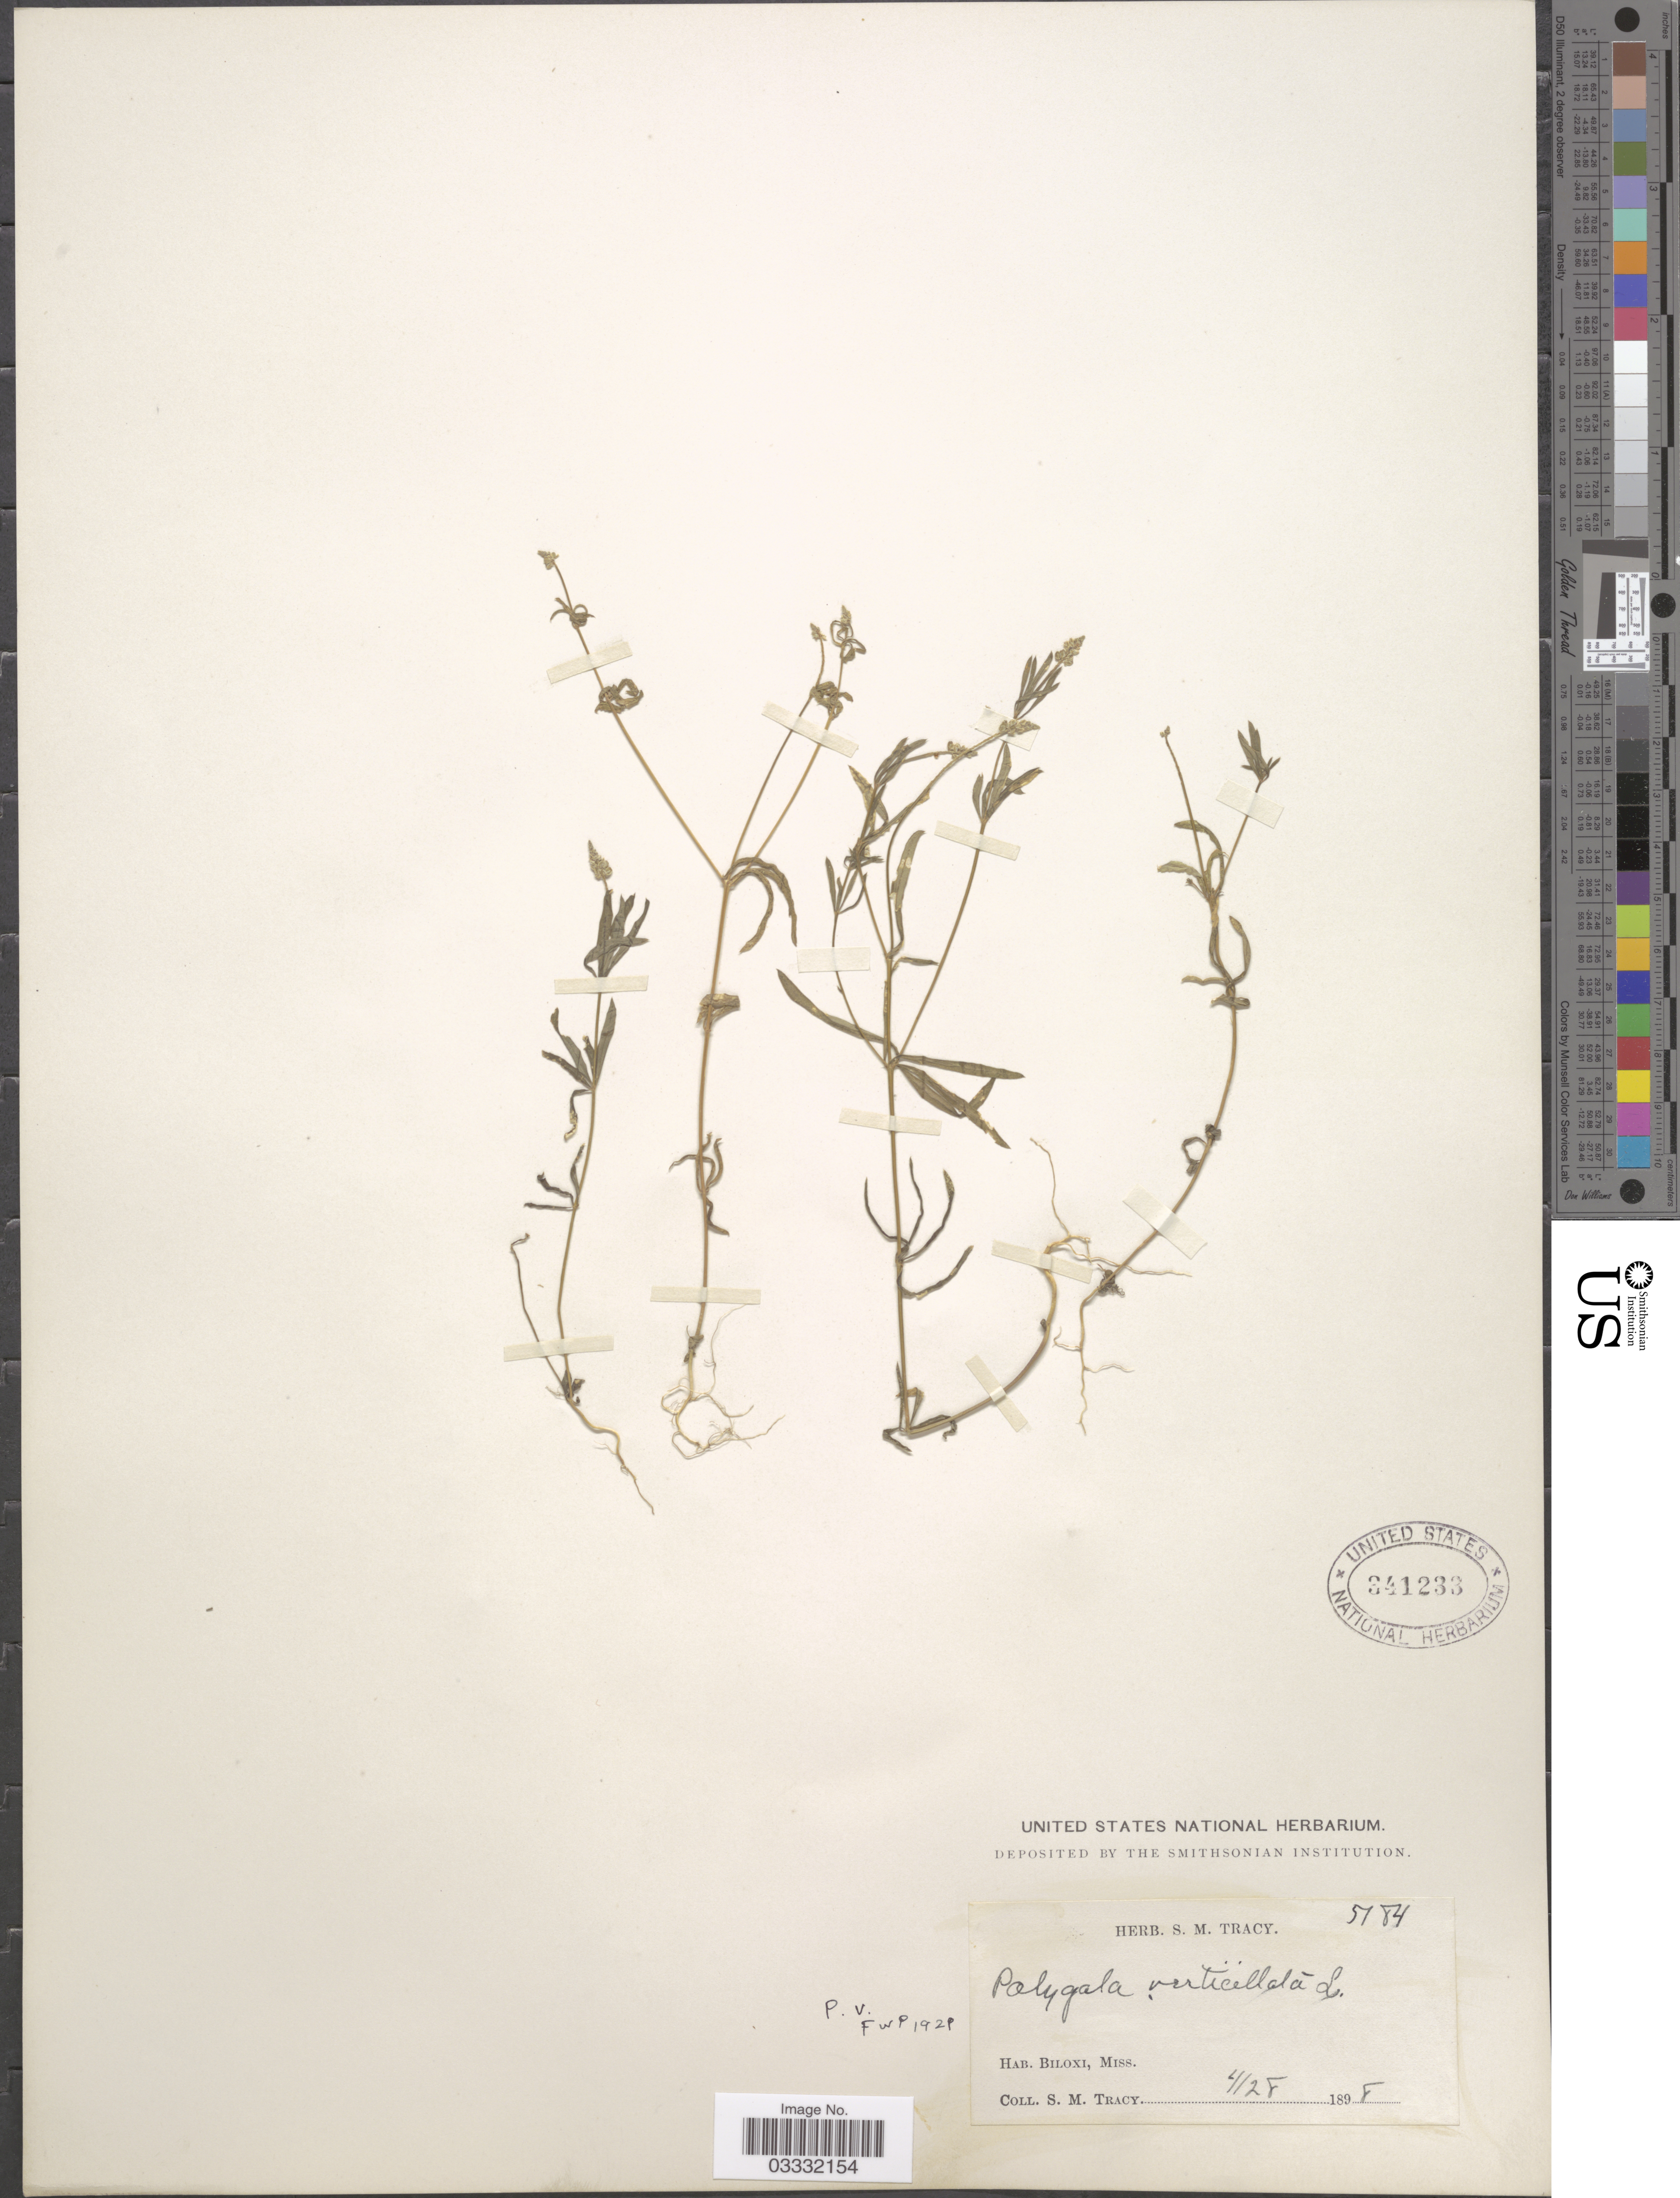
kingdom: Plantae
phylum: Tracheophyta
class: Magnoliopsida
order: Fabales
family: Polygalaceae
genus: Polygala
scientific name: Polygala verticillata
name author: L.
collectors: S. M. Tracy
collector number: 5184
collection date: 1898-04-28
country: United States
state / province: Mississippi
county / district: Harrison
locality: Biloxi.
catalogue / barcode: US 341233